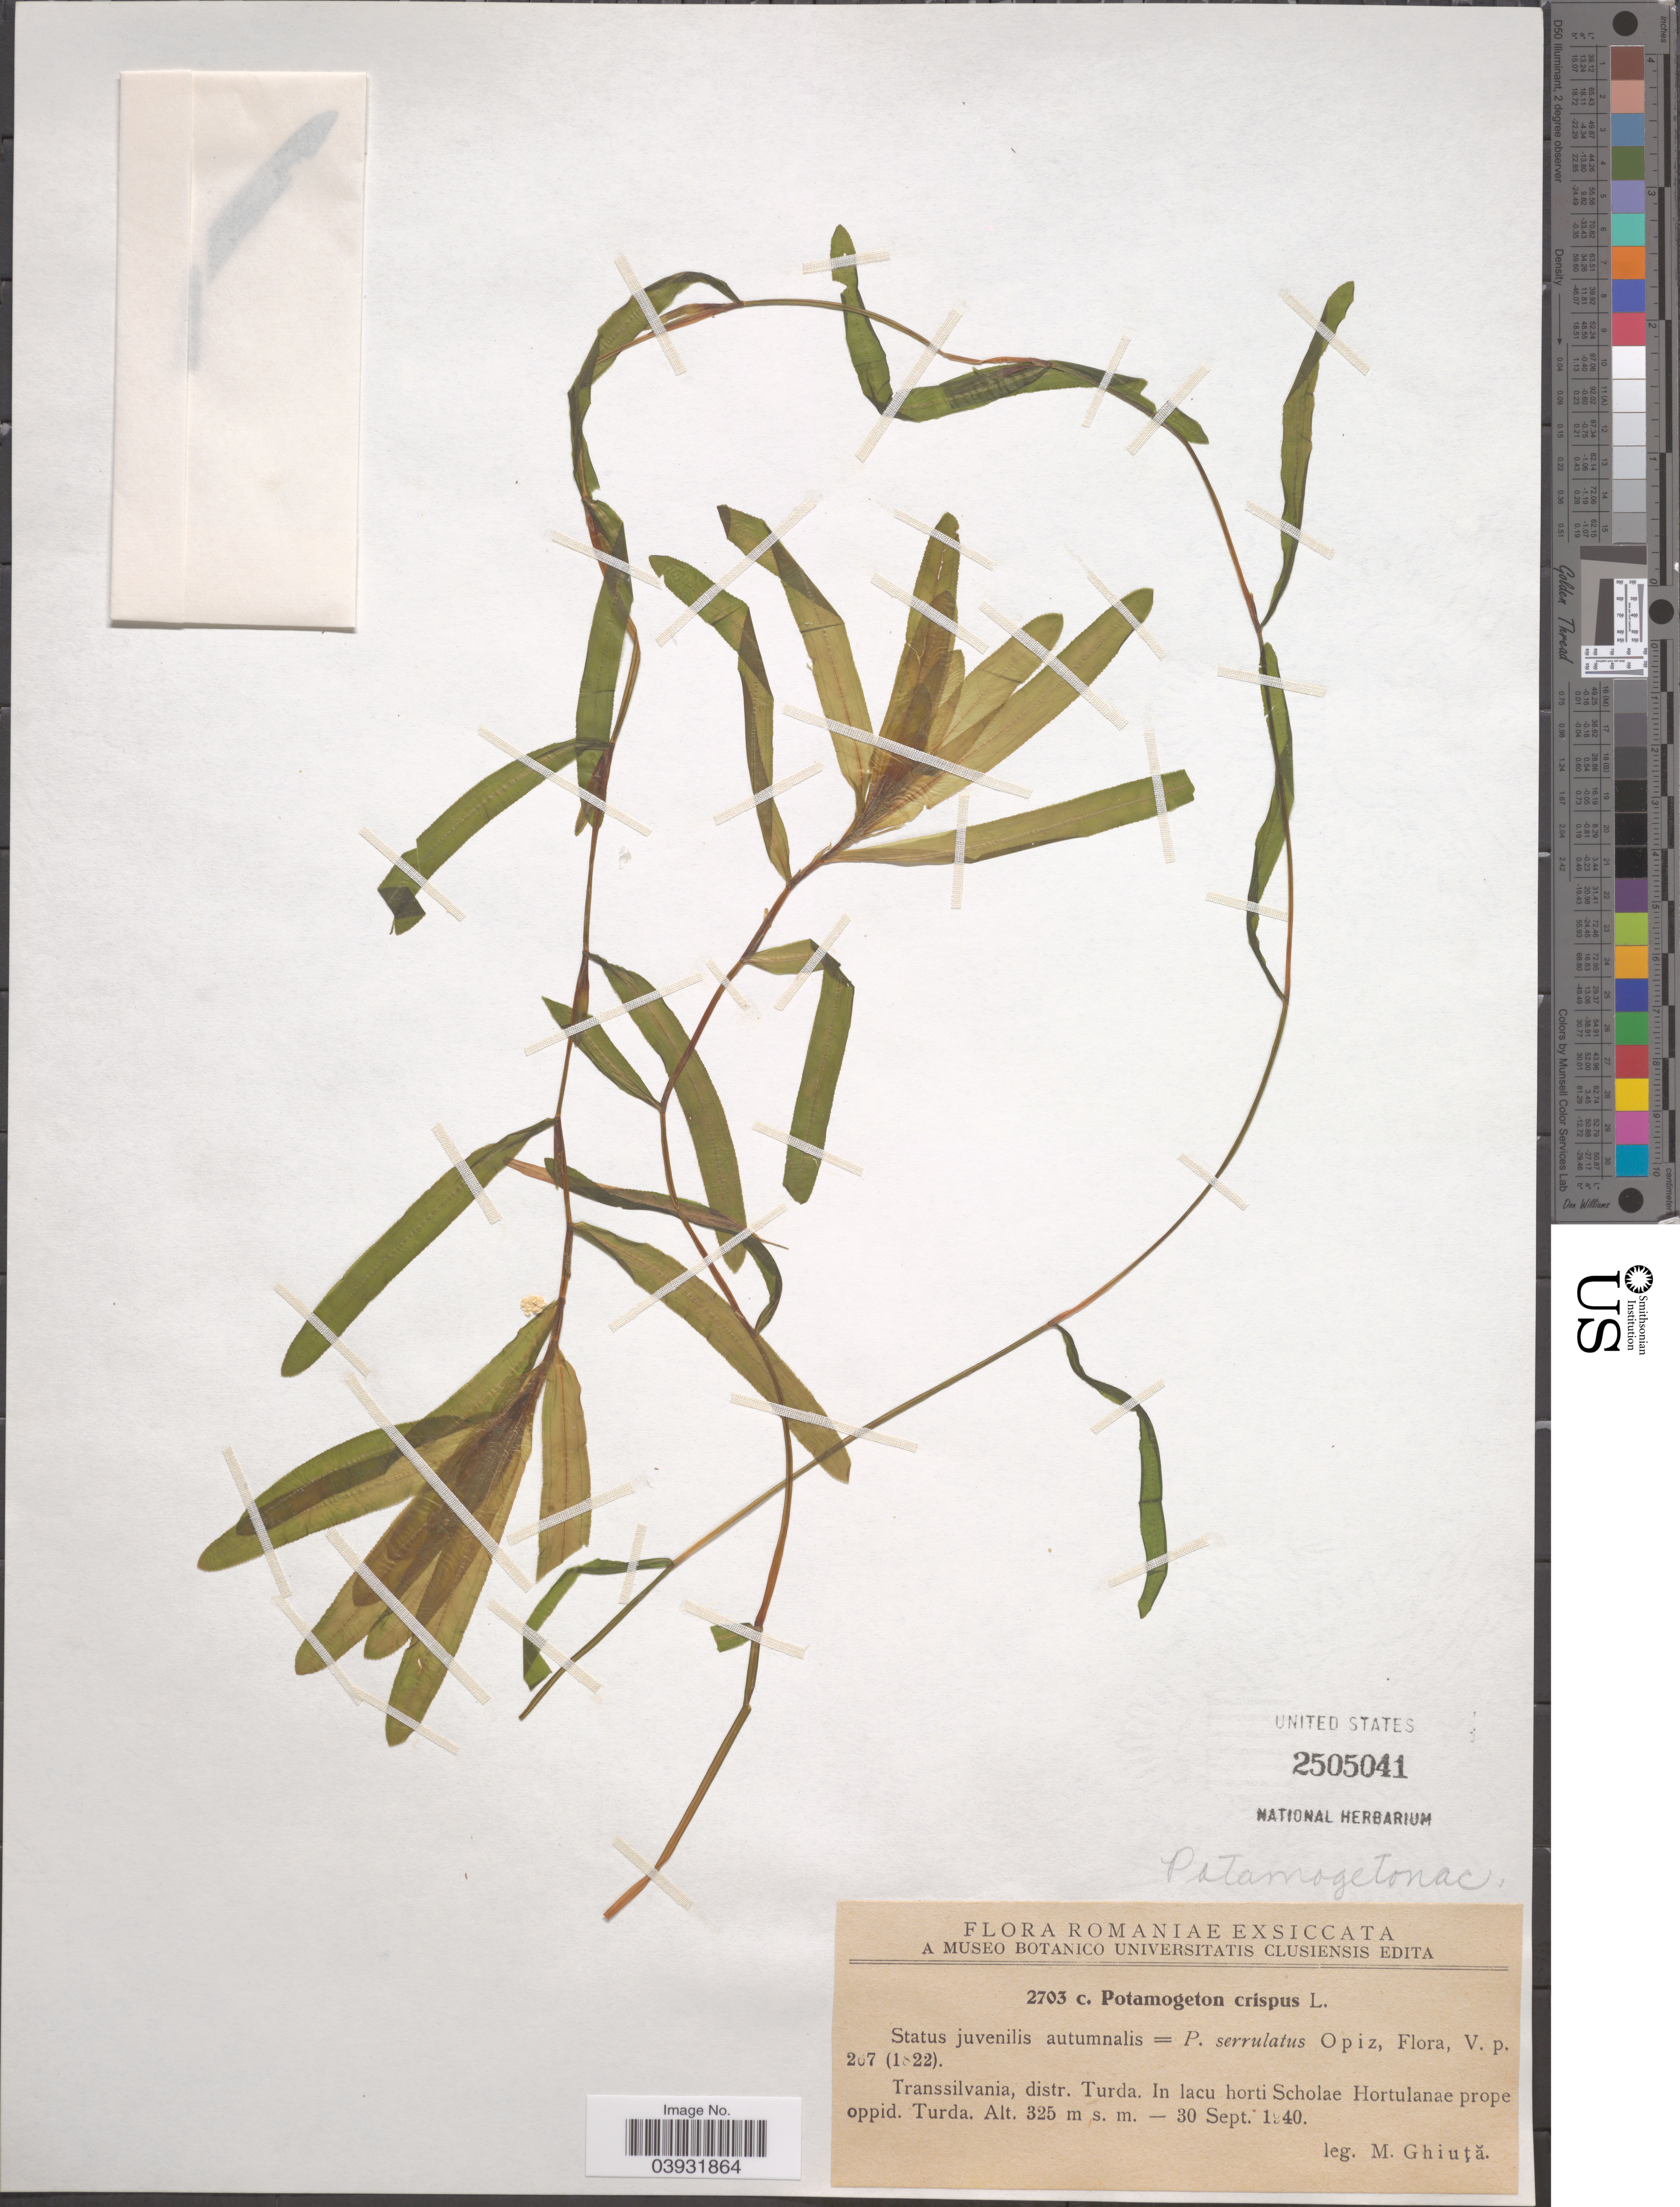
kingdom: Plantae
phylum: Tracheophyta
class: Liliopsida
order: Alismatales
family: Potamogetonaceae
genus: Potamogeton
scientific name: Potamogeton crispus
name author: L.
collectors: M. Ghiuţă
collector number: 2703 c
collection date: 1940-09-30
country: Romania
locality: Transsilvania, distr. Turda. In lacu horti Scholae Hortulanae prope oppid. Turda.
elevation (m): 325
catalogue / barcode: US 2505041